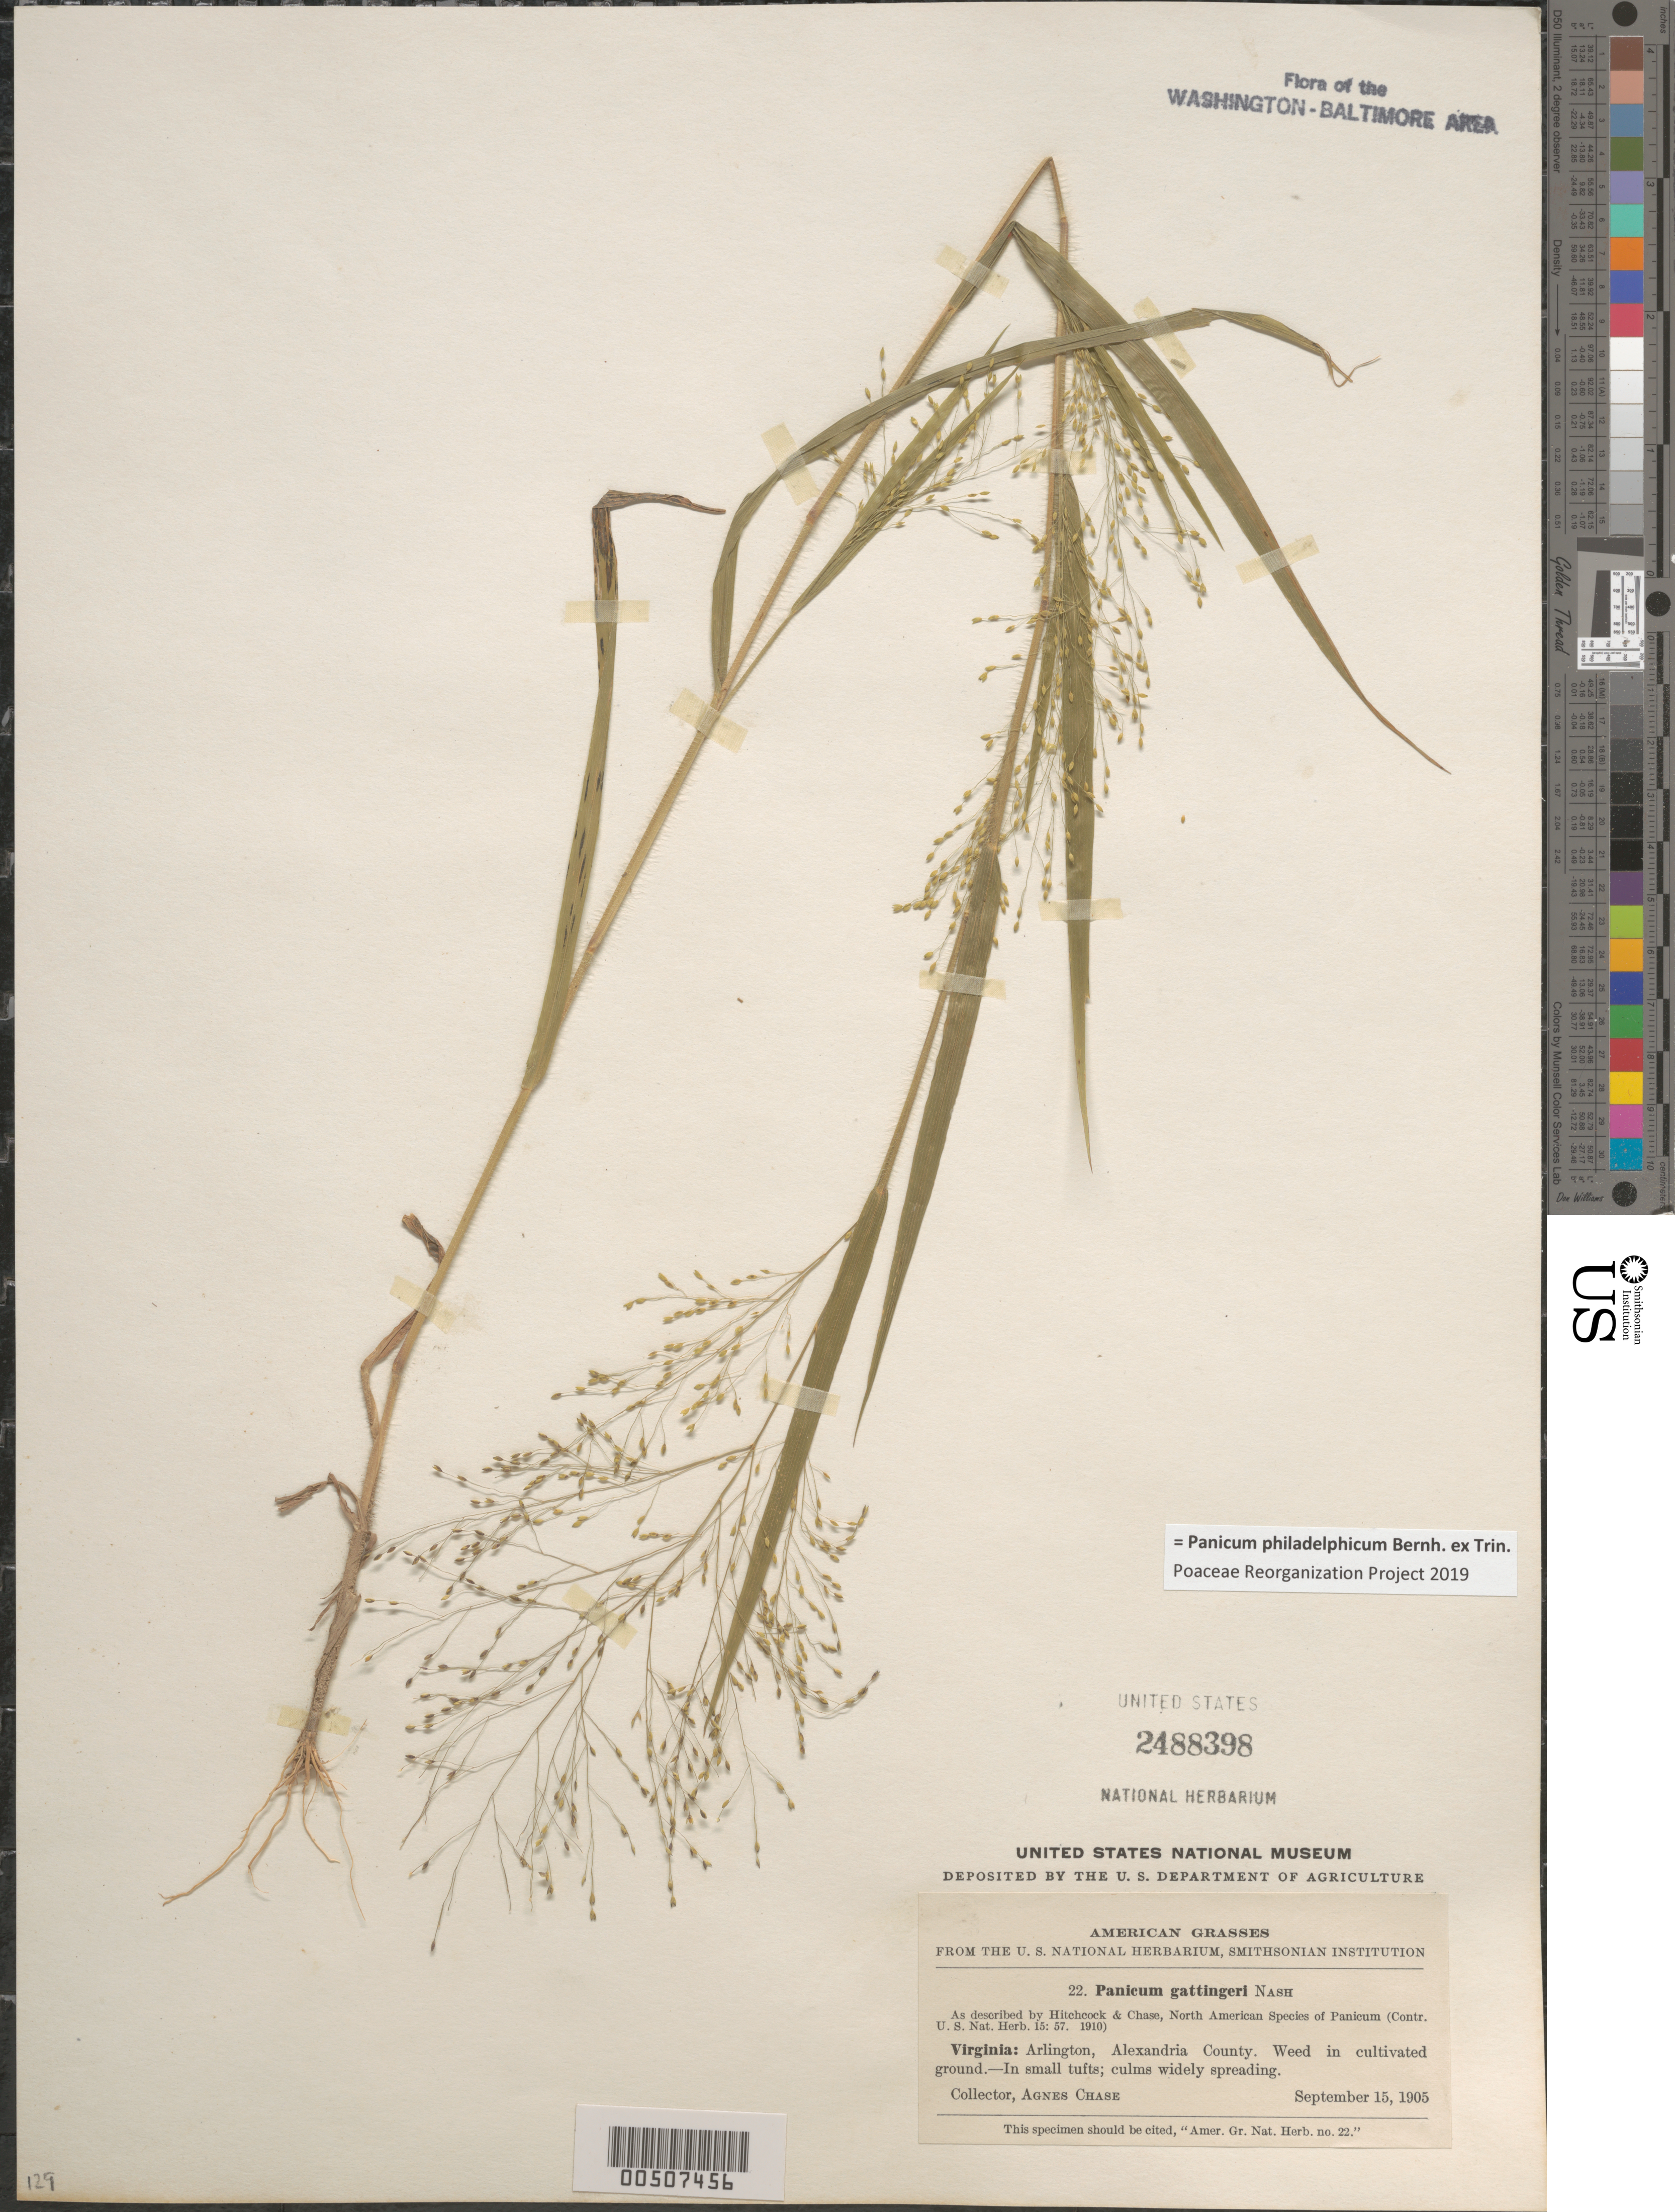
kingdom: Plantae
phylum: Tracheophyta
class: Liliopsida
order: Poales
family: Poaceae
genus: Panicum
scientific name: Panicum philadelphicum var. gattingeri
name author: (Nash) Freckmann & Lelong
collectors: A. Chase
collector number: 22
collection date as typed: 15 Sep 1905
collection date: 1905-09-15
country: United States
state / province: Virginia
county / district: Arlington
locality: Arlington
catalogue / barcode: US 2488398